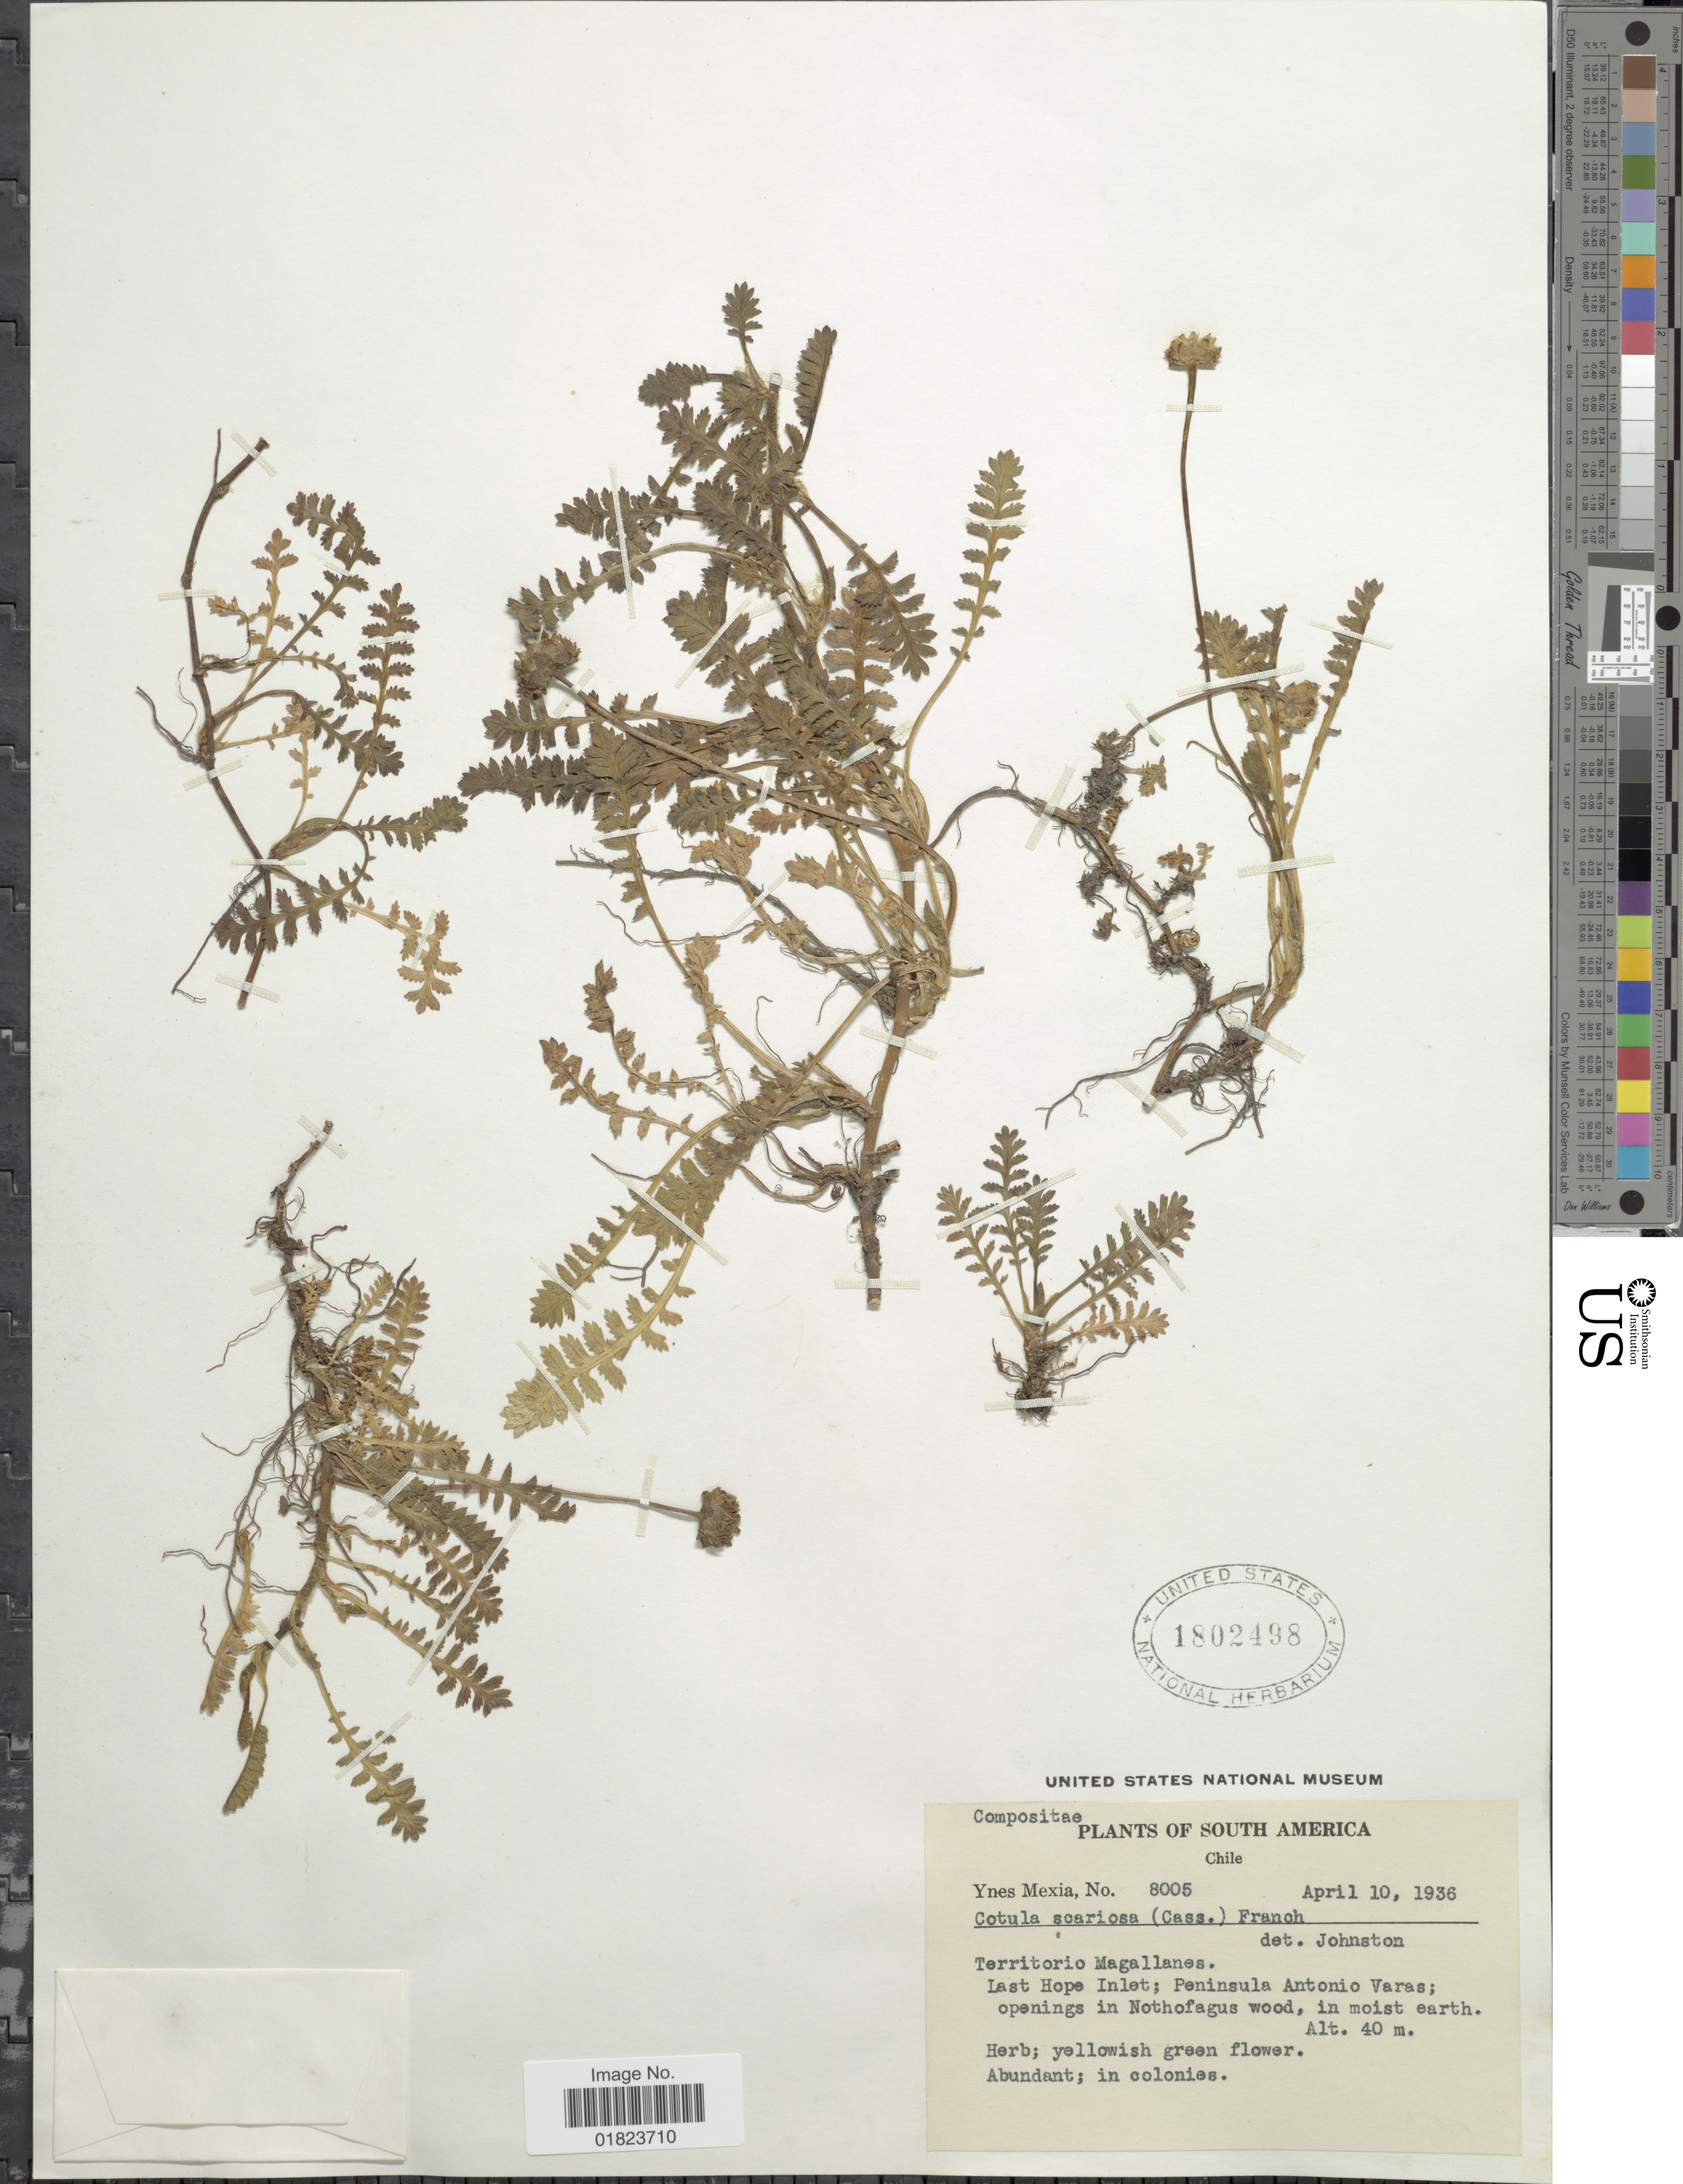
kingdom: Plantae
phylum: Tracheophyta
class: Magnoliopsida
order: Asterales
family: Asteraceae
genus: Cotula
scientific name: Cotula scariosa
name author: (Cass.) Franch.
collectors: Y. Mexia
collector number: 8005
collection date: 1936-04-10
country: Chile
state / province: Magallanes y de la Antártica Chilena (XII)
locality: Territorio Magallanes, Last Hope Inlet; Peninsula Antonio Varas.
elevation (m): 40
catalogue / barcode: US 1802498